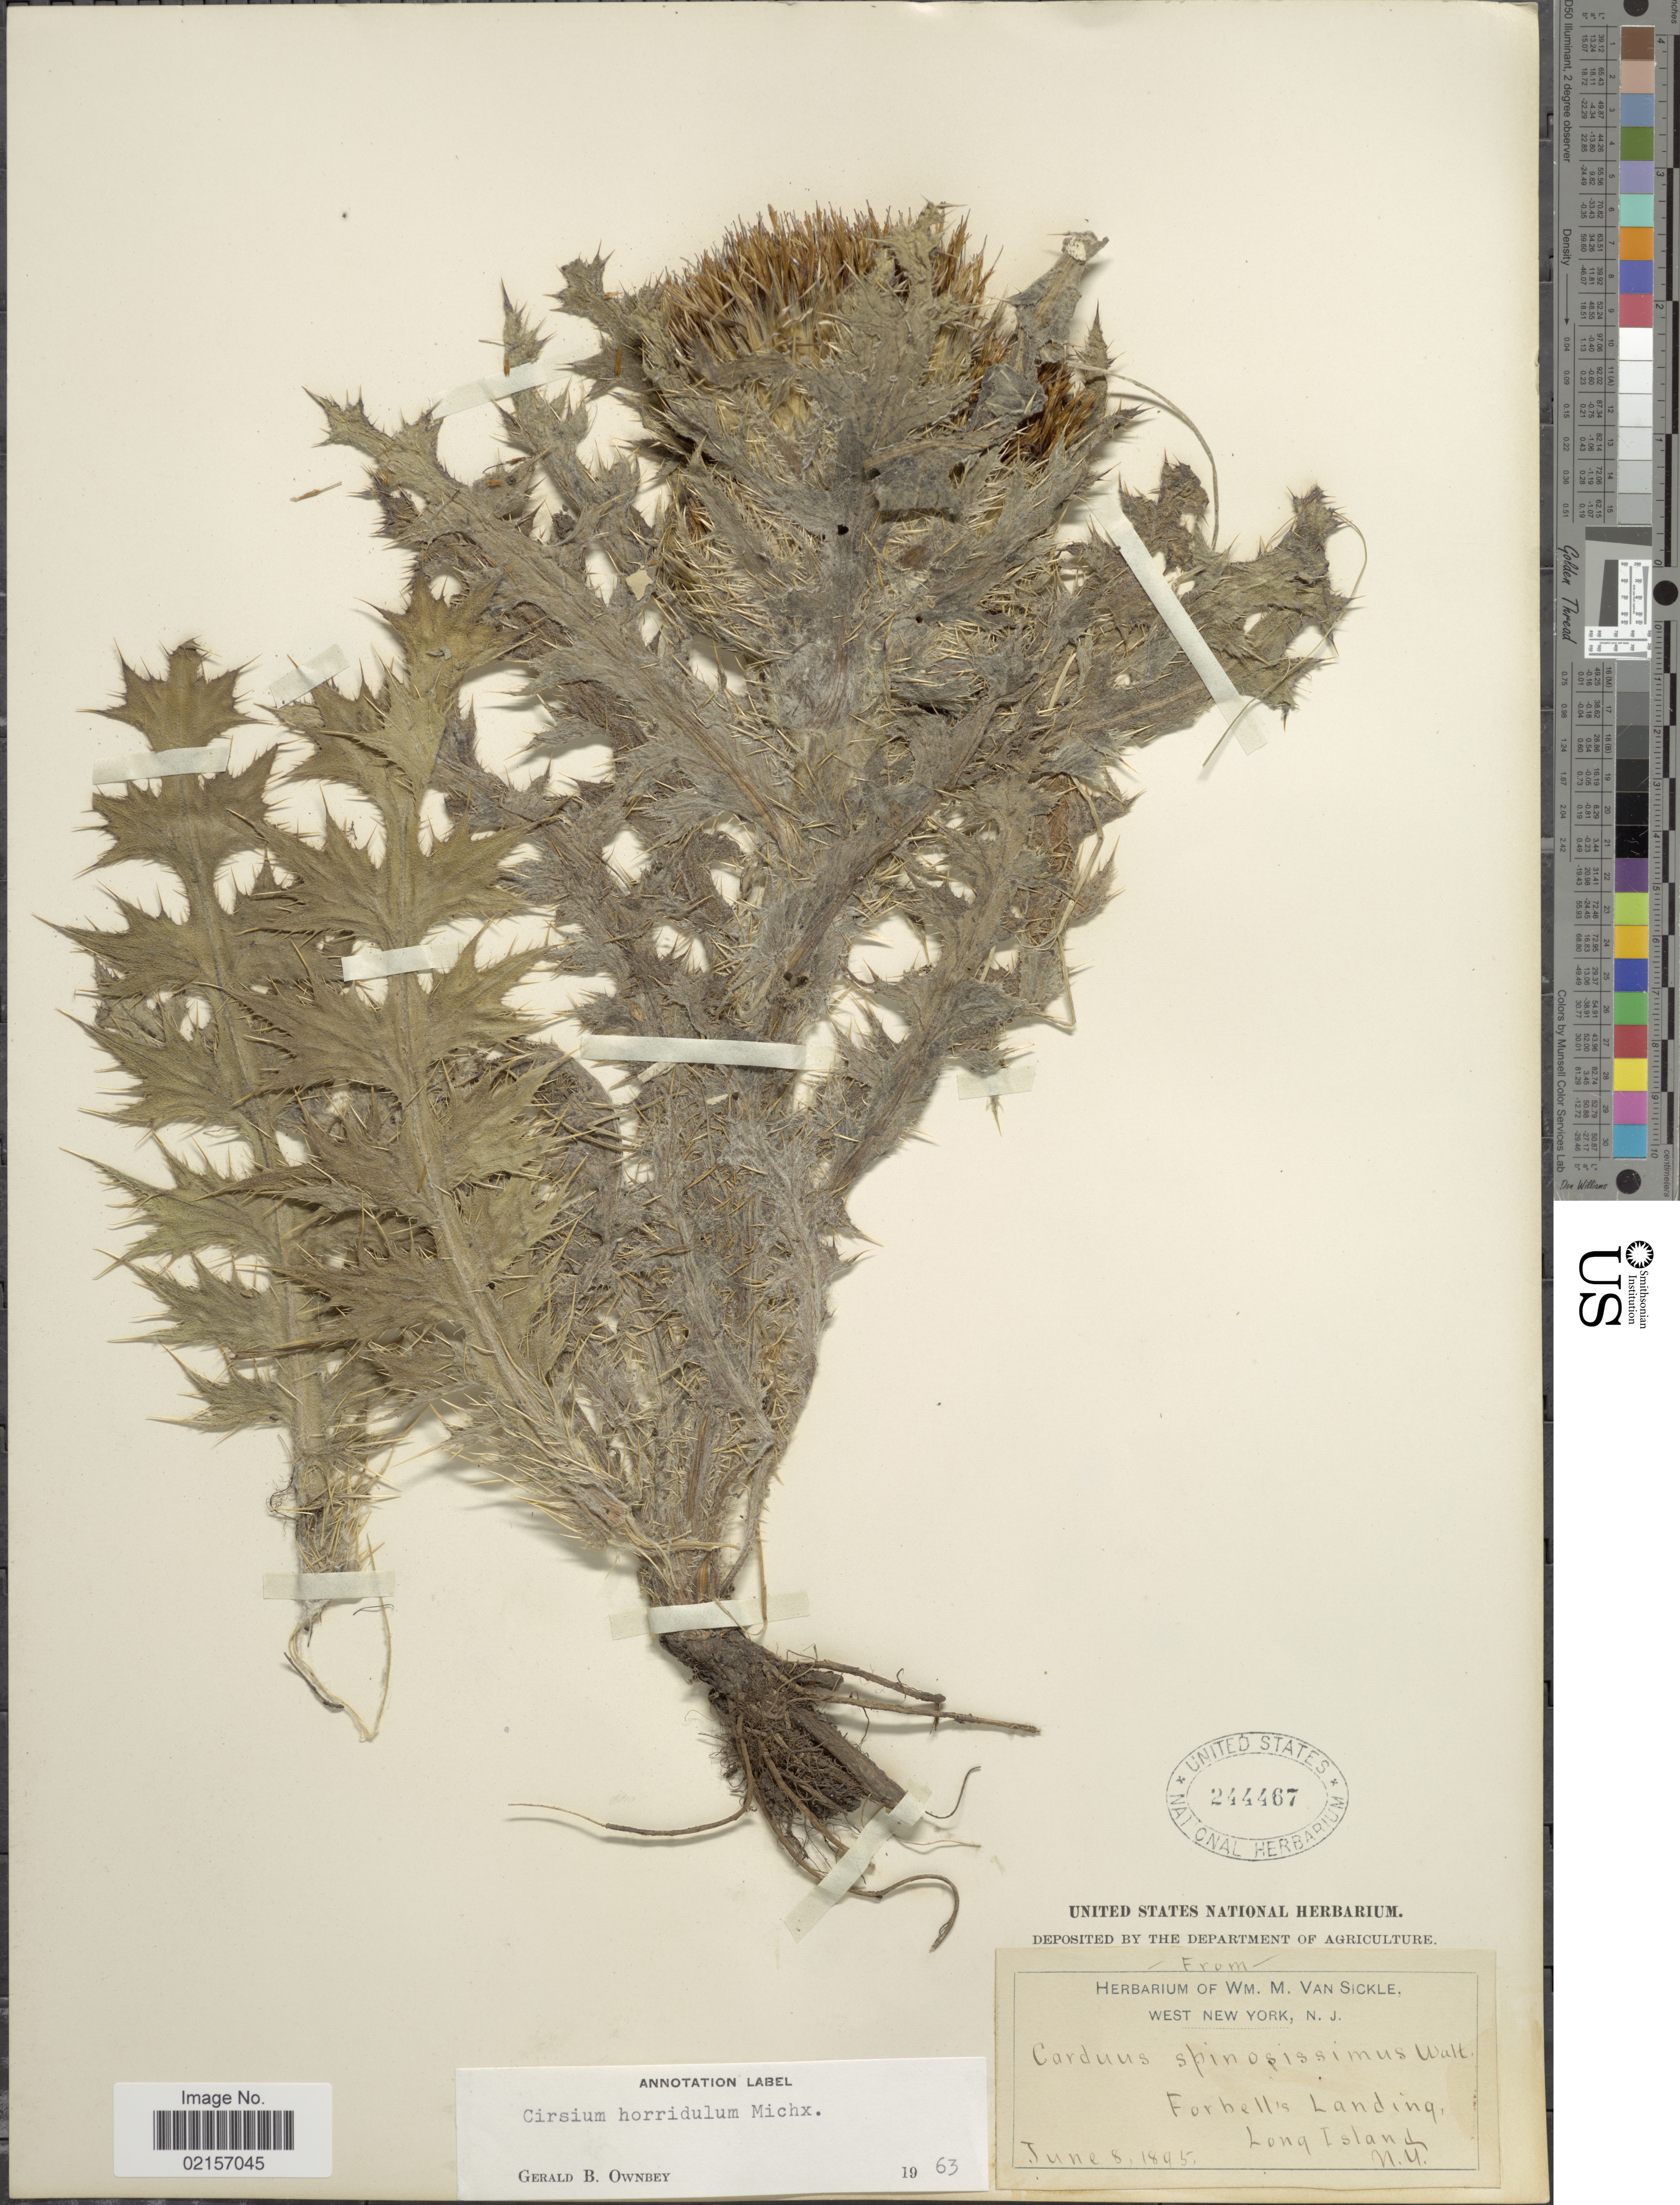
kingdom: Plantae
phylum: Tracheophyta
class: Magnoliopsida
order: Asterales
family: Asteraceae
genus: Cirsium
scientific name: Cirsium horridulum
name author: Michx.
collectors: ex herb. Wm. M. Van Sickle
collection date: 1895-06-08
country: United States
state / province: New York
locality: Forbell's Landing, Long Island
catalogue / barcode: US 244467